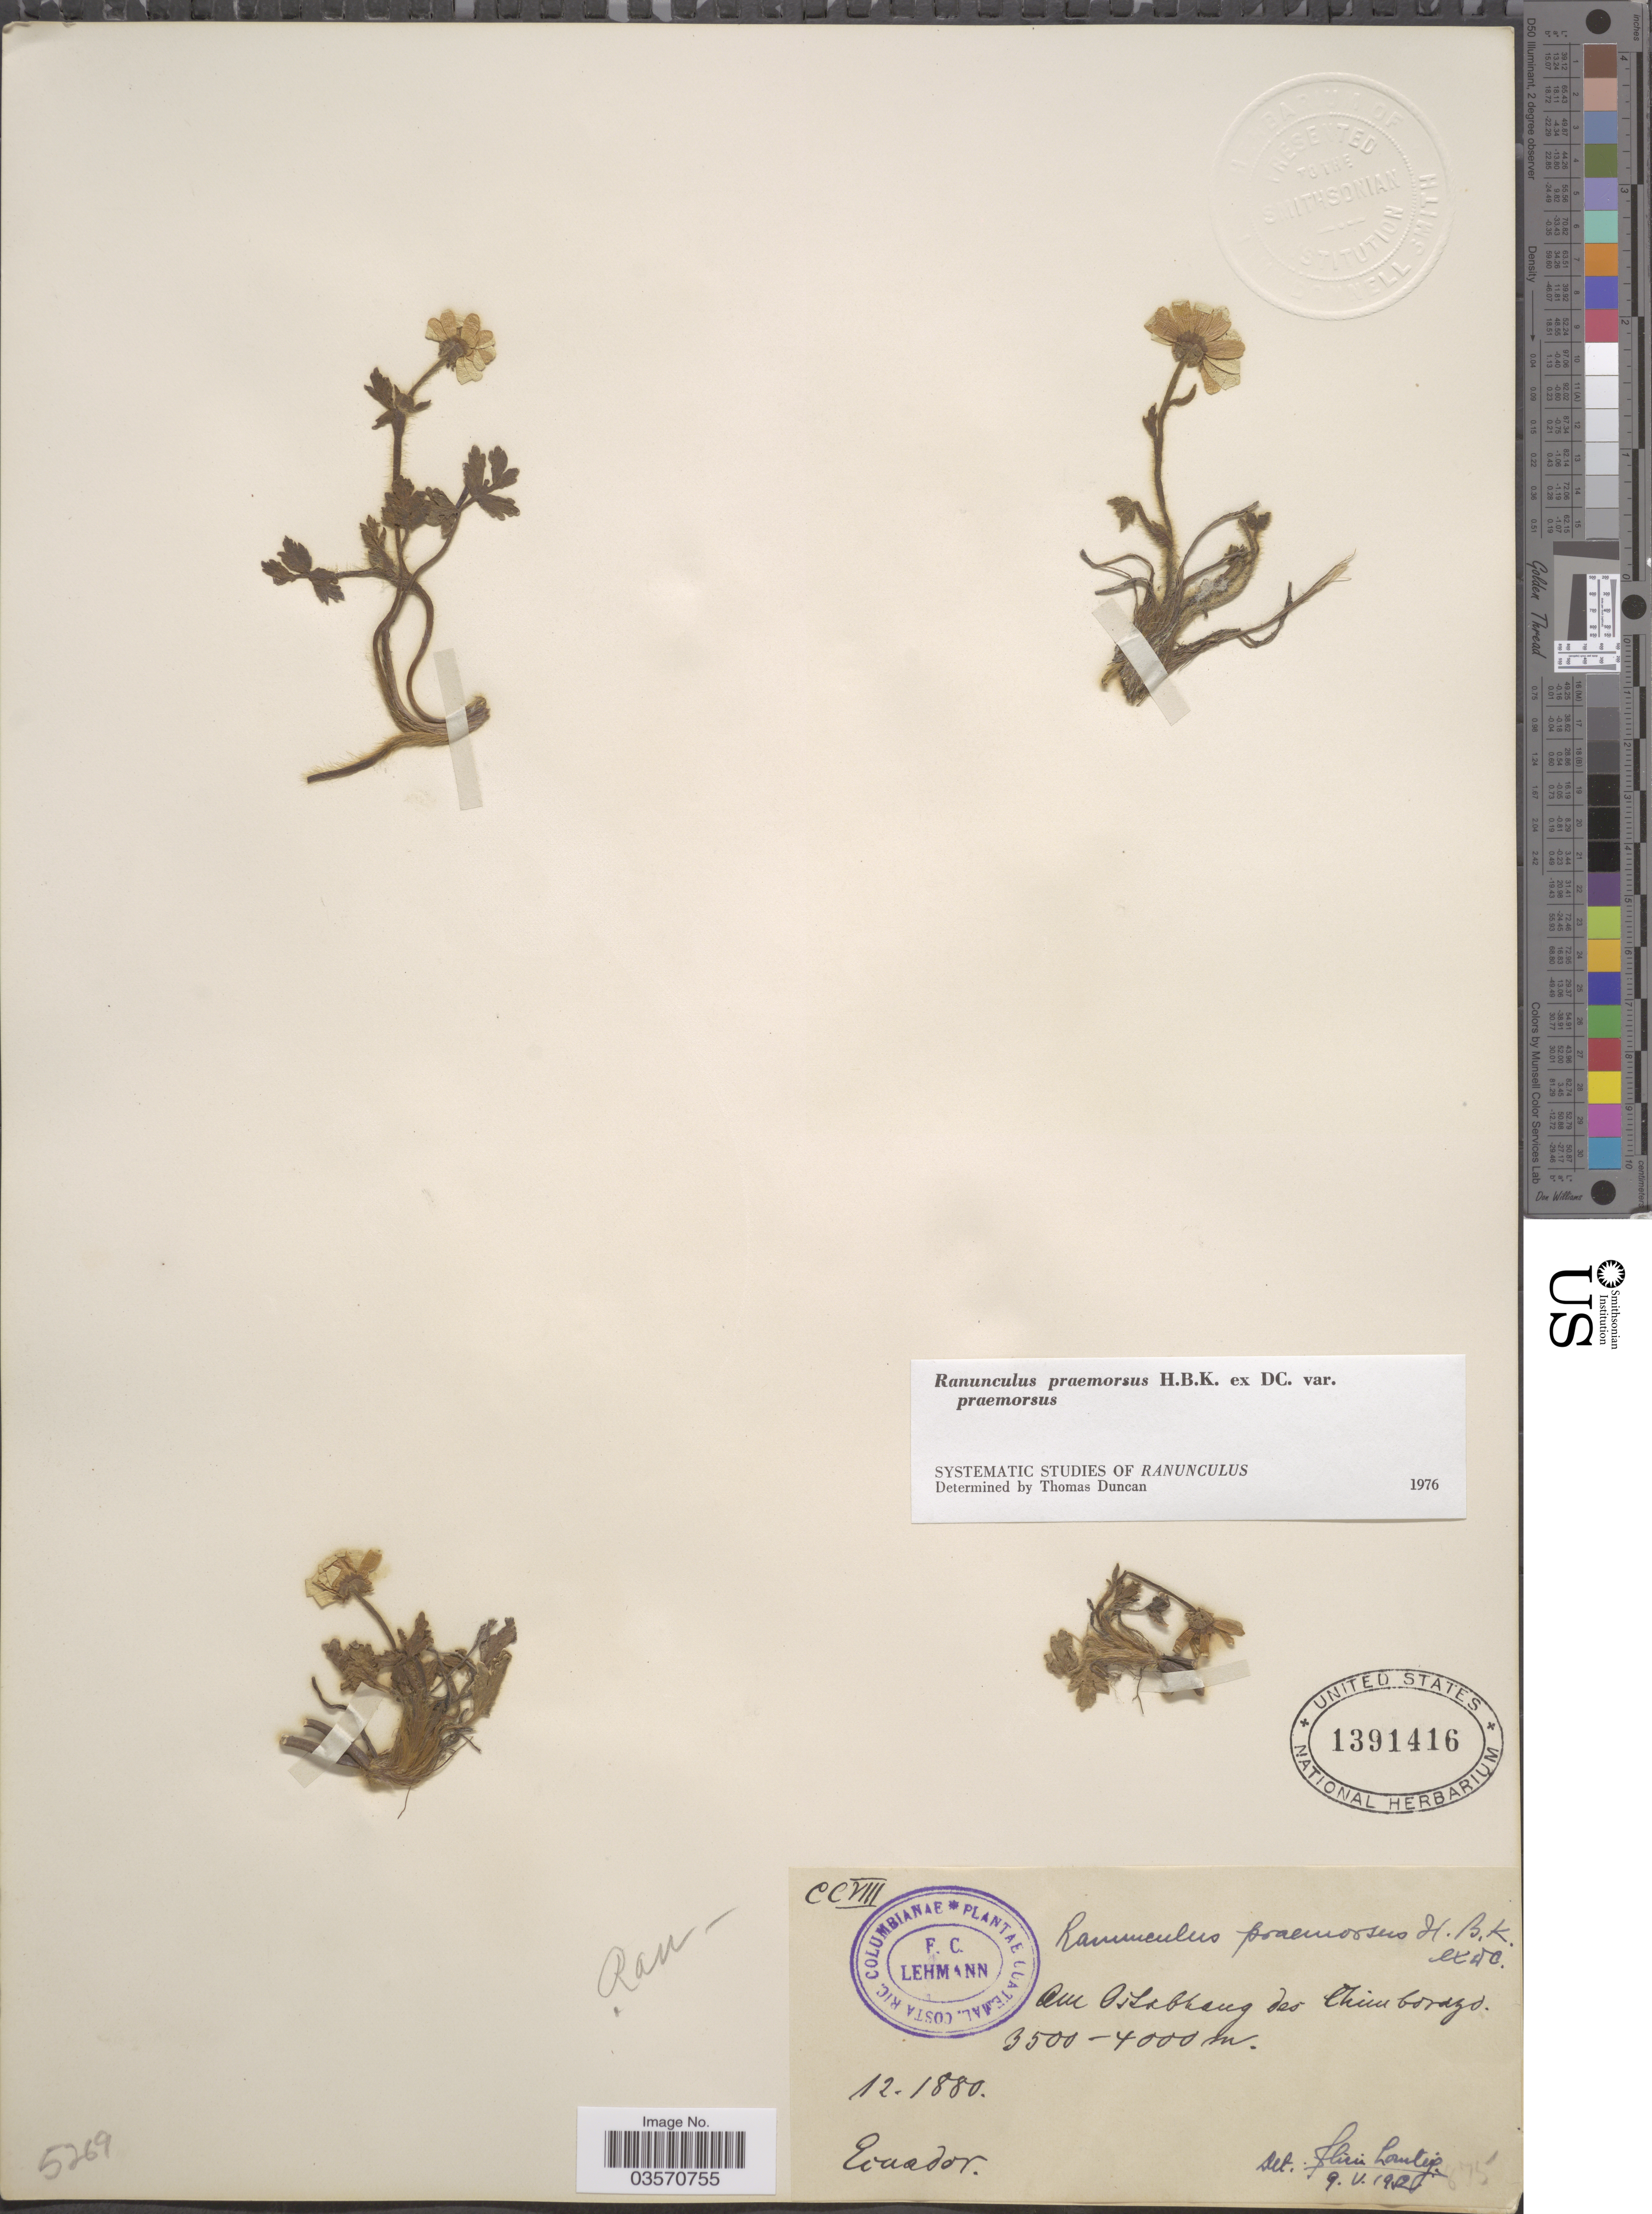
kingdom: Plantae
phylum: Tracheophyta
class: Magnoliopsida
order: Ranunculales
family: Ranunculaceae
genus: Ranunculus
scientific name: Ranunculus praemorsus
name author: Kunth ex DC.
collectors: F. C. Lehmann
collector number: CCVIII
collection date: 1880-12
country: Ecuador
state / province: Chimborazo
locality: Am Ostabhang des Chimborazo.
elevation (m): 3500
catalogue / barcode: US 1391416